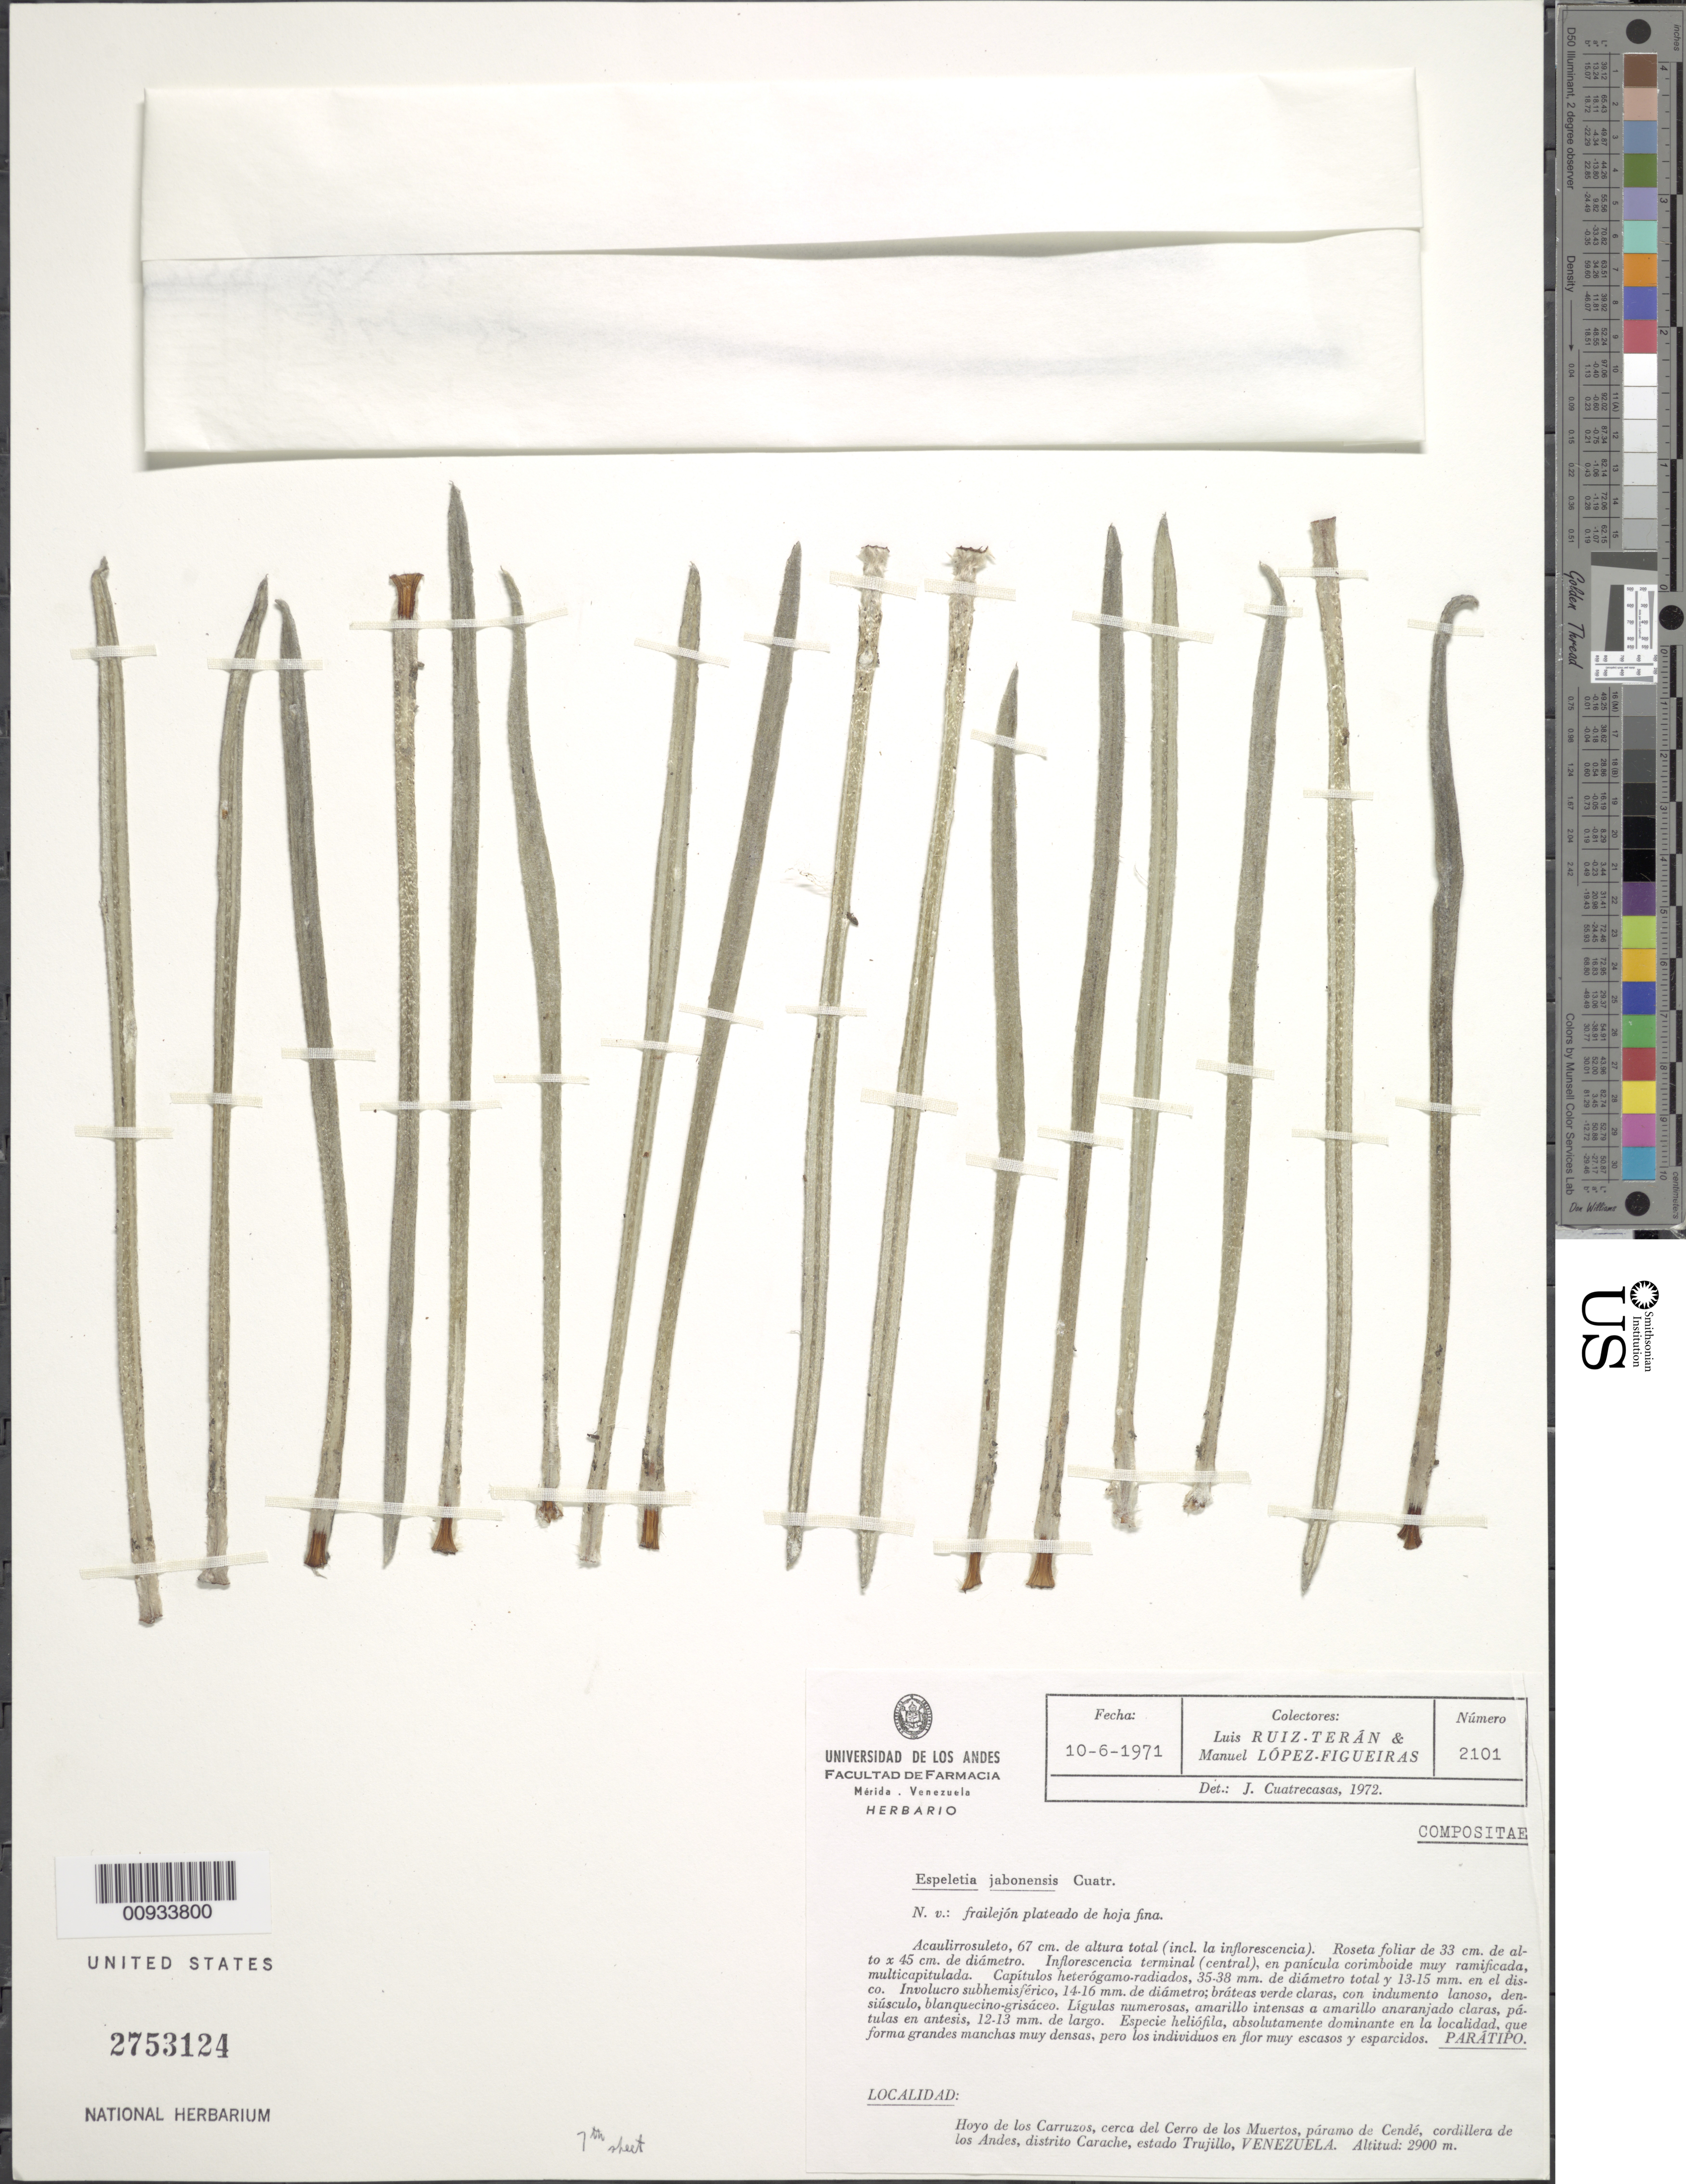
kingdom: Plantae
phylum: Tracheophyta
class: Magnoliopsida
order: Asterales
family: Asteraceae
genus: Ruilopezia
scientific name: Ruilopezia jabonensis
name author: (Cuatrec.) Cuatrec.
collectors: L. Teran & M. López Figueiras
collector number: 2101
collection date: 1971-06-10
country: Venezuela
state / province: Trujillo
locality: Hoya de los Carruzos, cerca del Cerro de los Muertos, paramo de Cende, Cordillera de Los Andes, Distrito Carache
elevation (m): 2900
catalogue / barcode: US 2753124